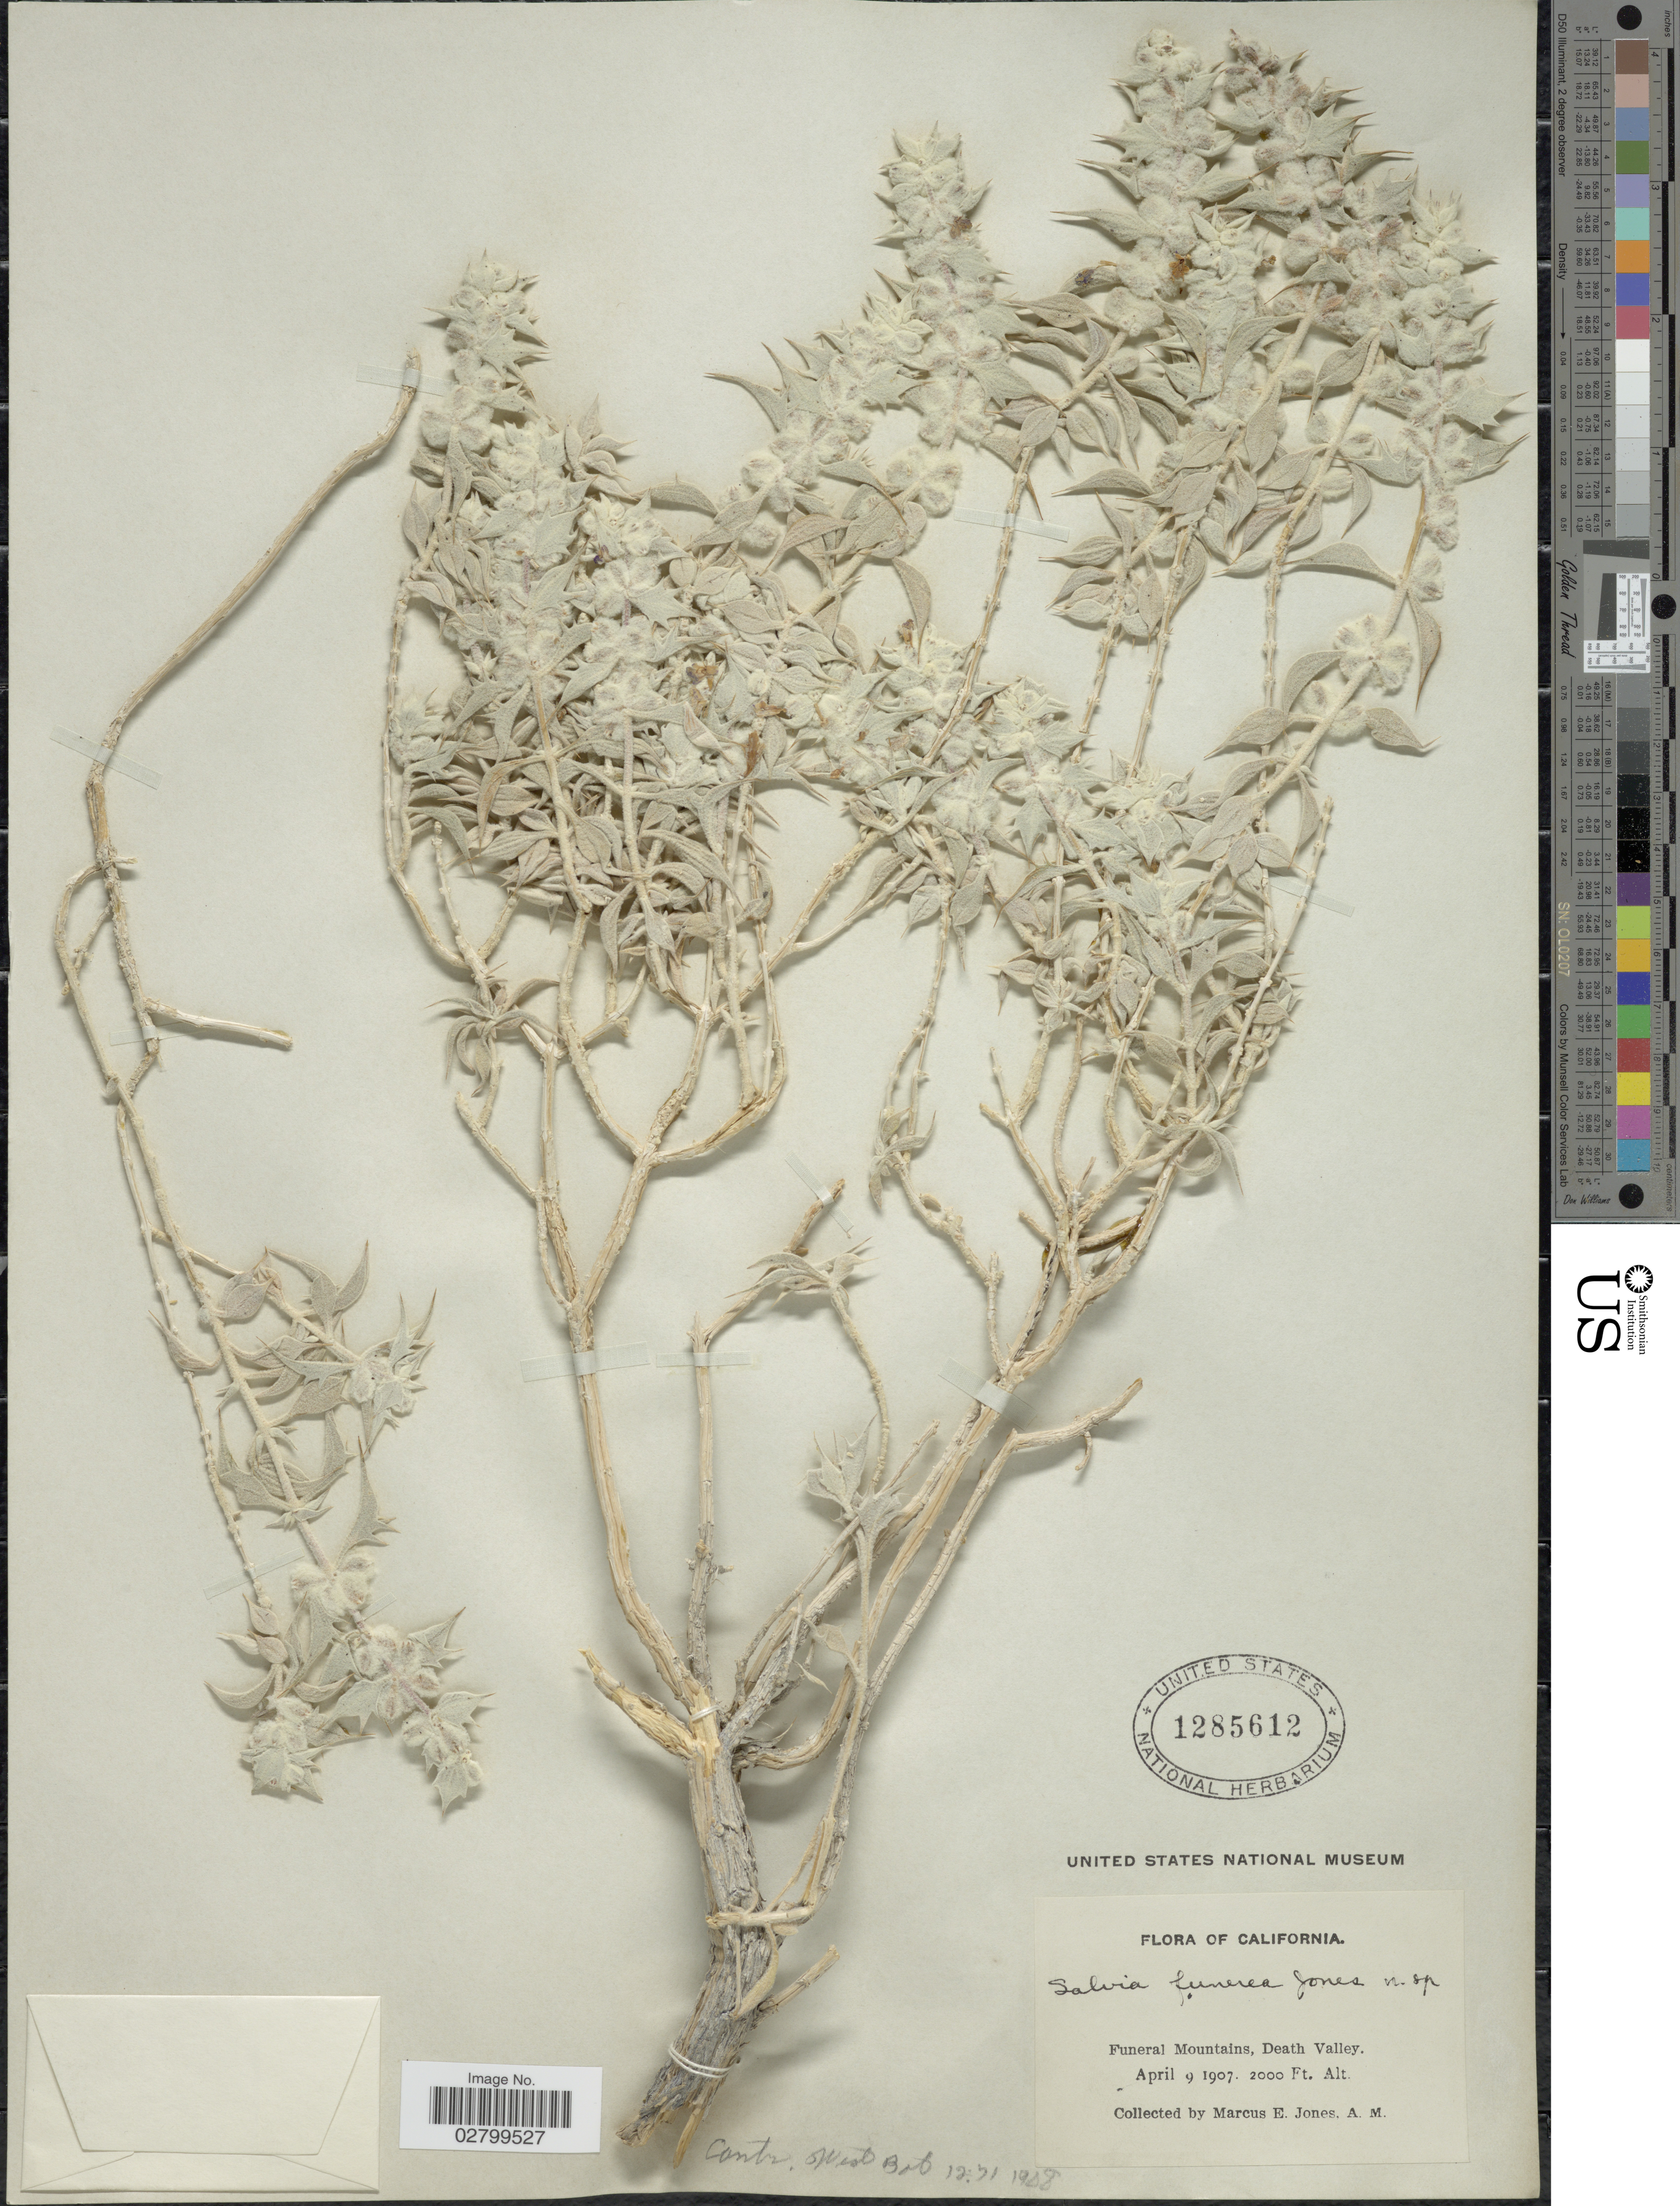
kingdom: Plantae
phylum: Tracheophyta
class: Magnoliopsida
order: Lamiales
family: Lamiaceae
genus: Salvia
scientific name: Salvia funerea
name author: M.E. Jones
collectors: M. E. Jones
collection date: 1907-04-09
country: United States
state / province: California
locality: Funeral Mountains, Death Valley.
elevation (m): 610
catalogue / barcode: US 1285612